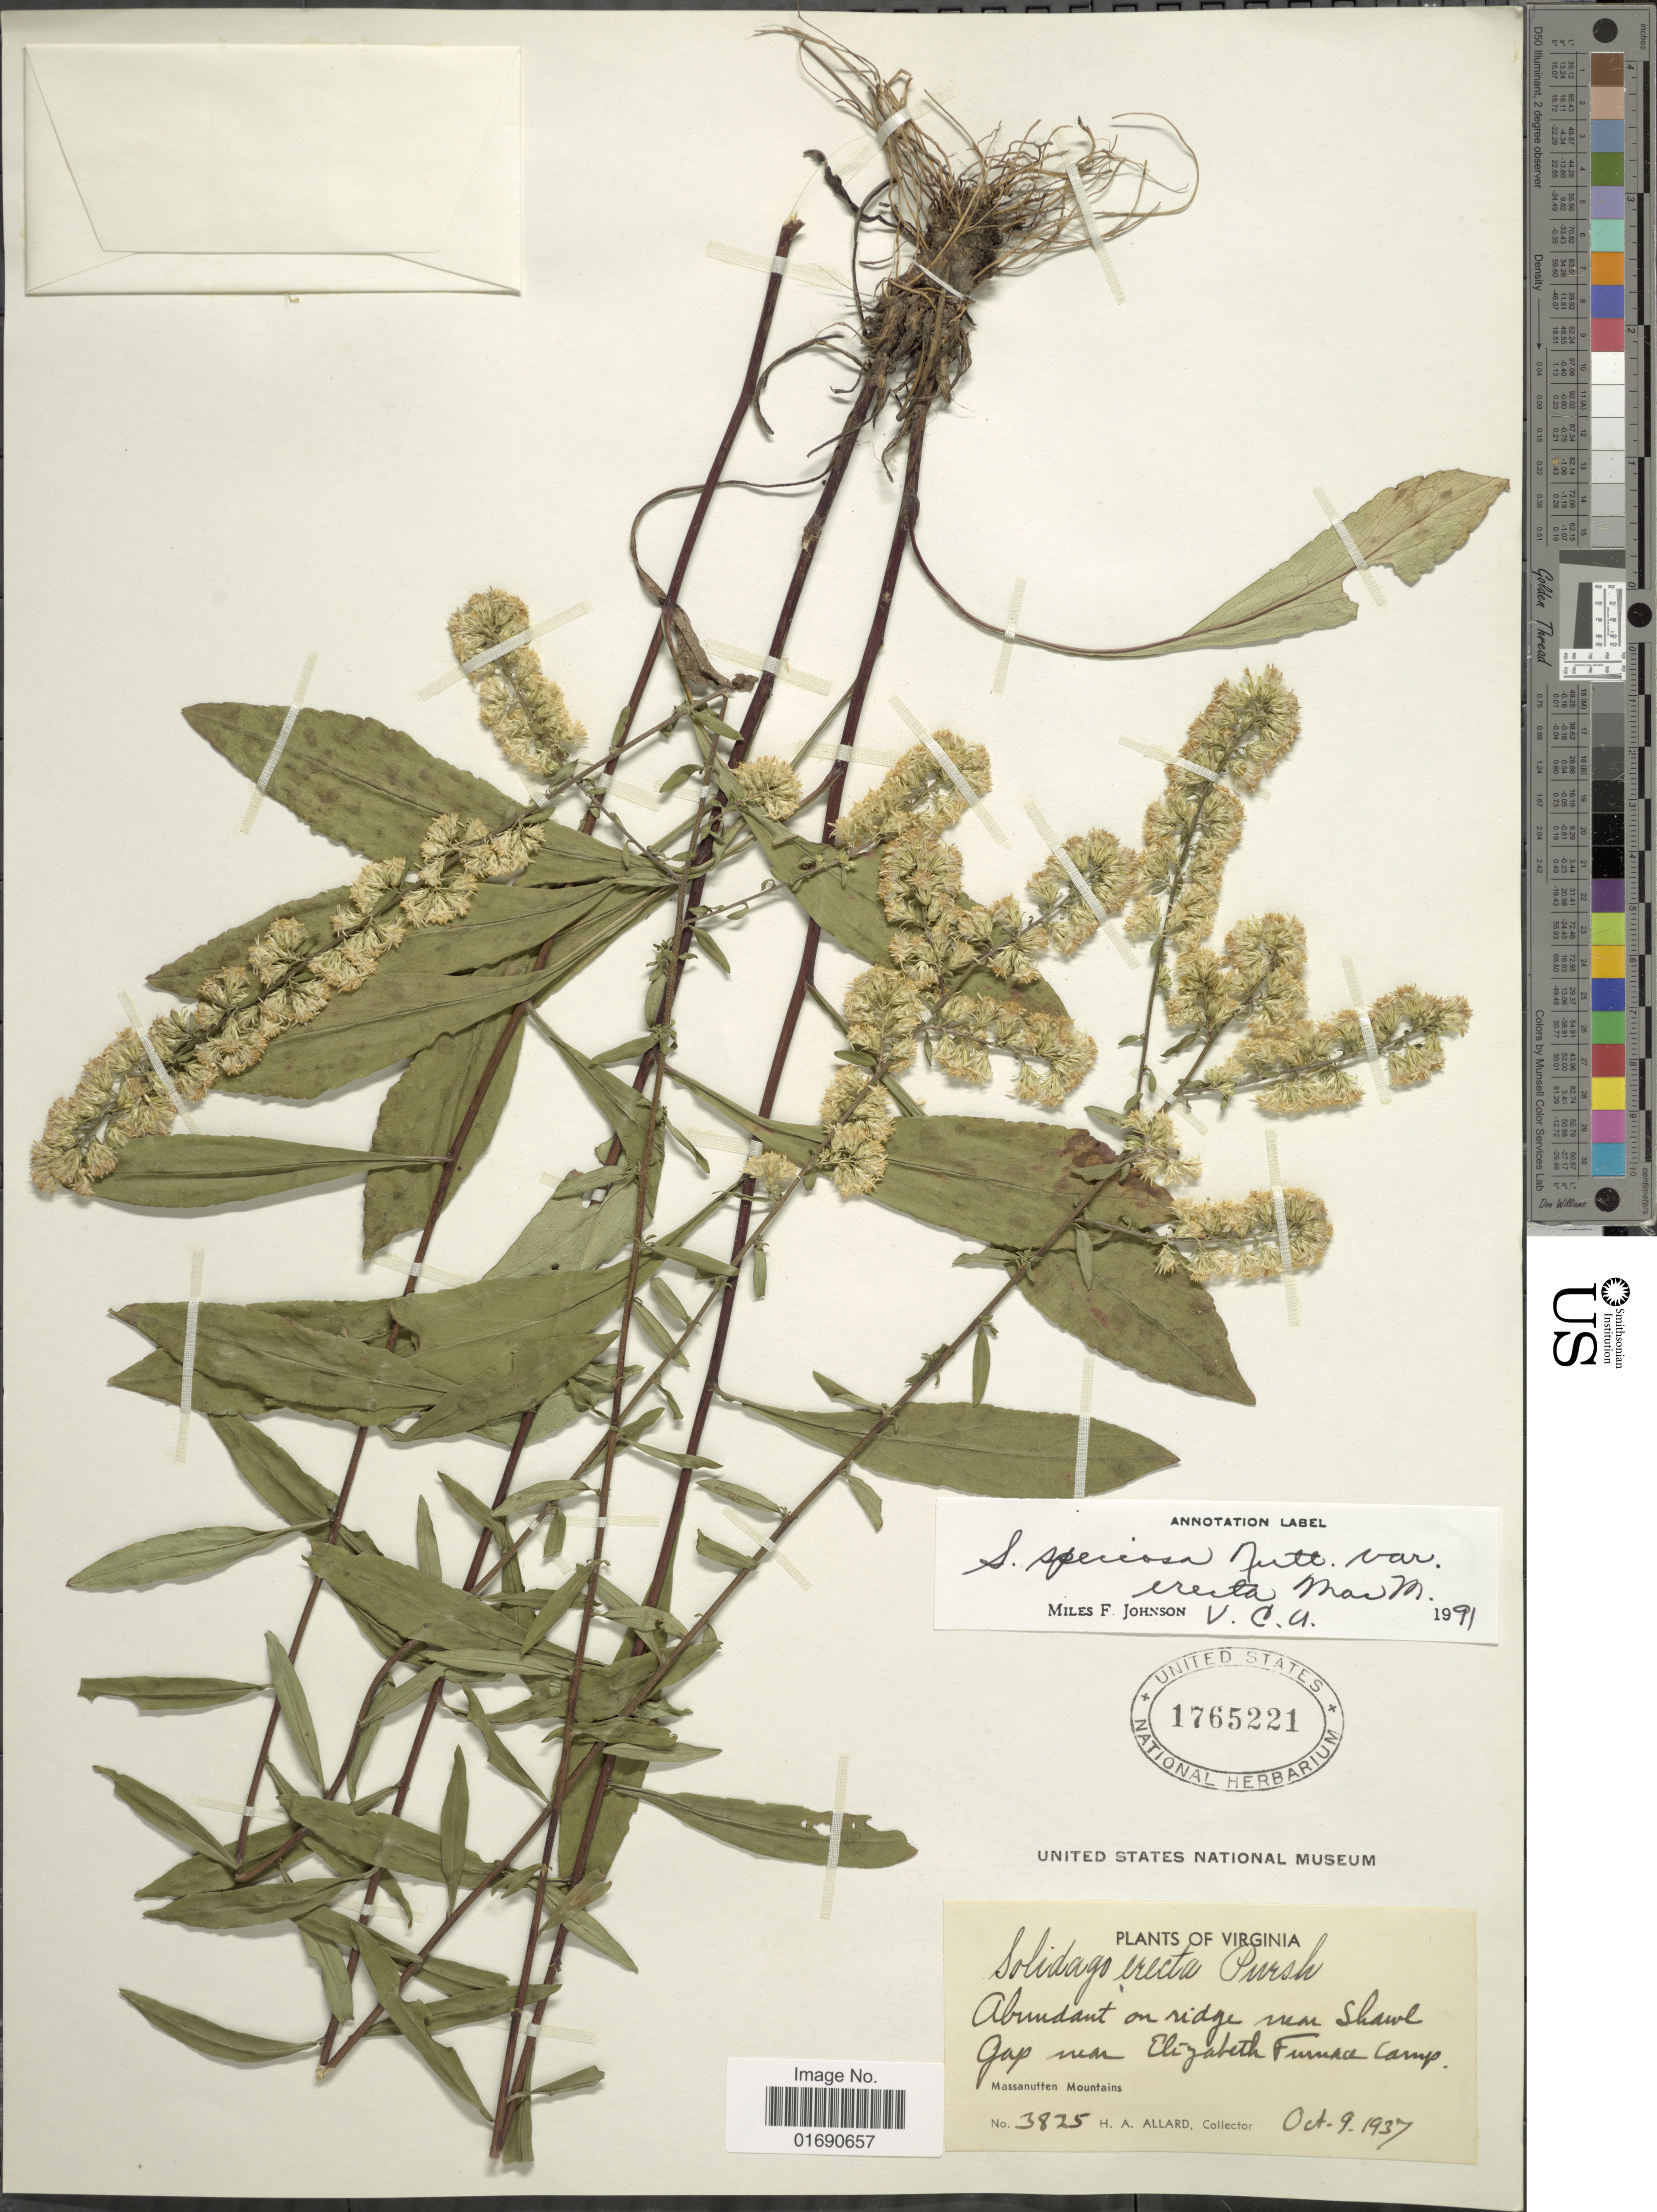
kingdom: Plantae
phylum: Tracheophyta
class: Magnoliopsida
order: Asterales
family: Asteraceae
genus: Solidago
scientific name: Solidago speciosa var. erecta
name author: (Pursh) MacMill.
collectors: H. A. Allard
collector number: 3825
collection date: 1937-10-09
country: United States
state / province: Virginia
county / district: Shenandoah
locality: Abundant on ridge near School Gap near Elizabeth Funace Camp, Massanutten Mountains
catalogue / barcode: US 1765221